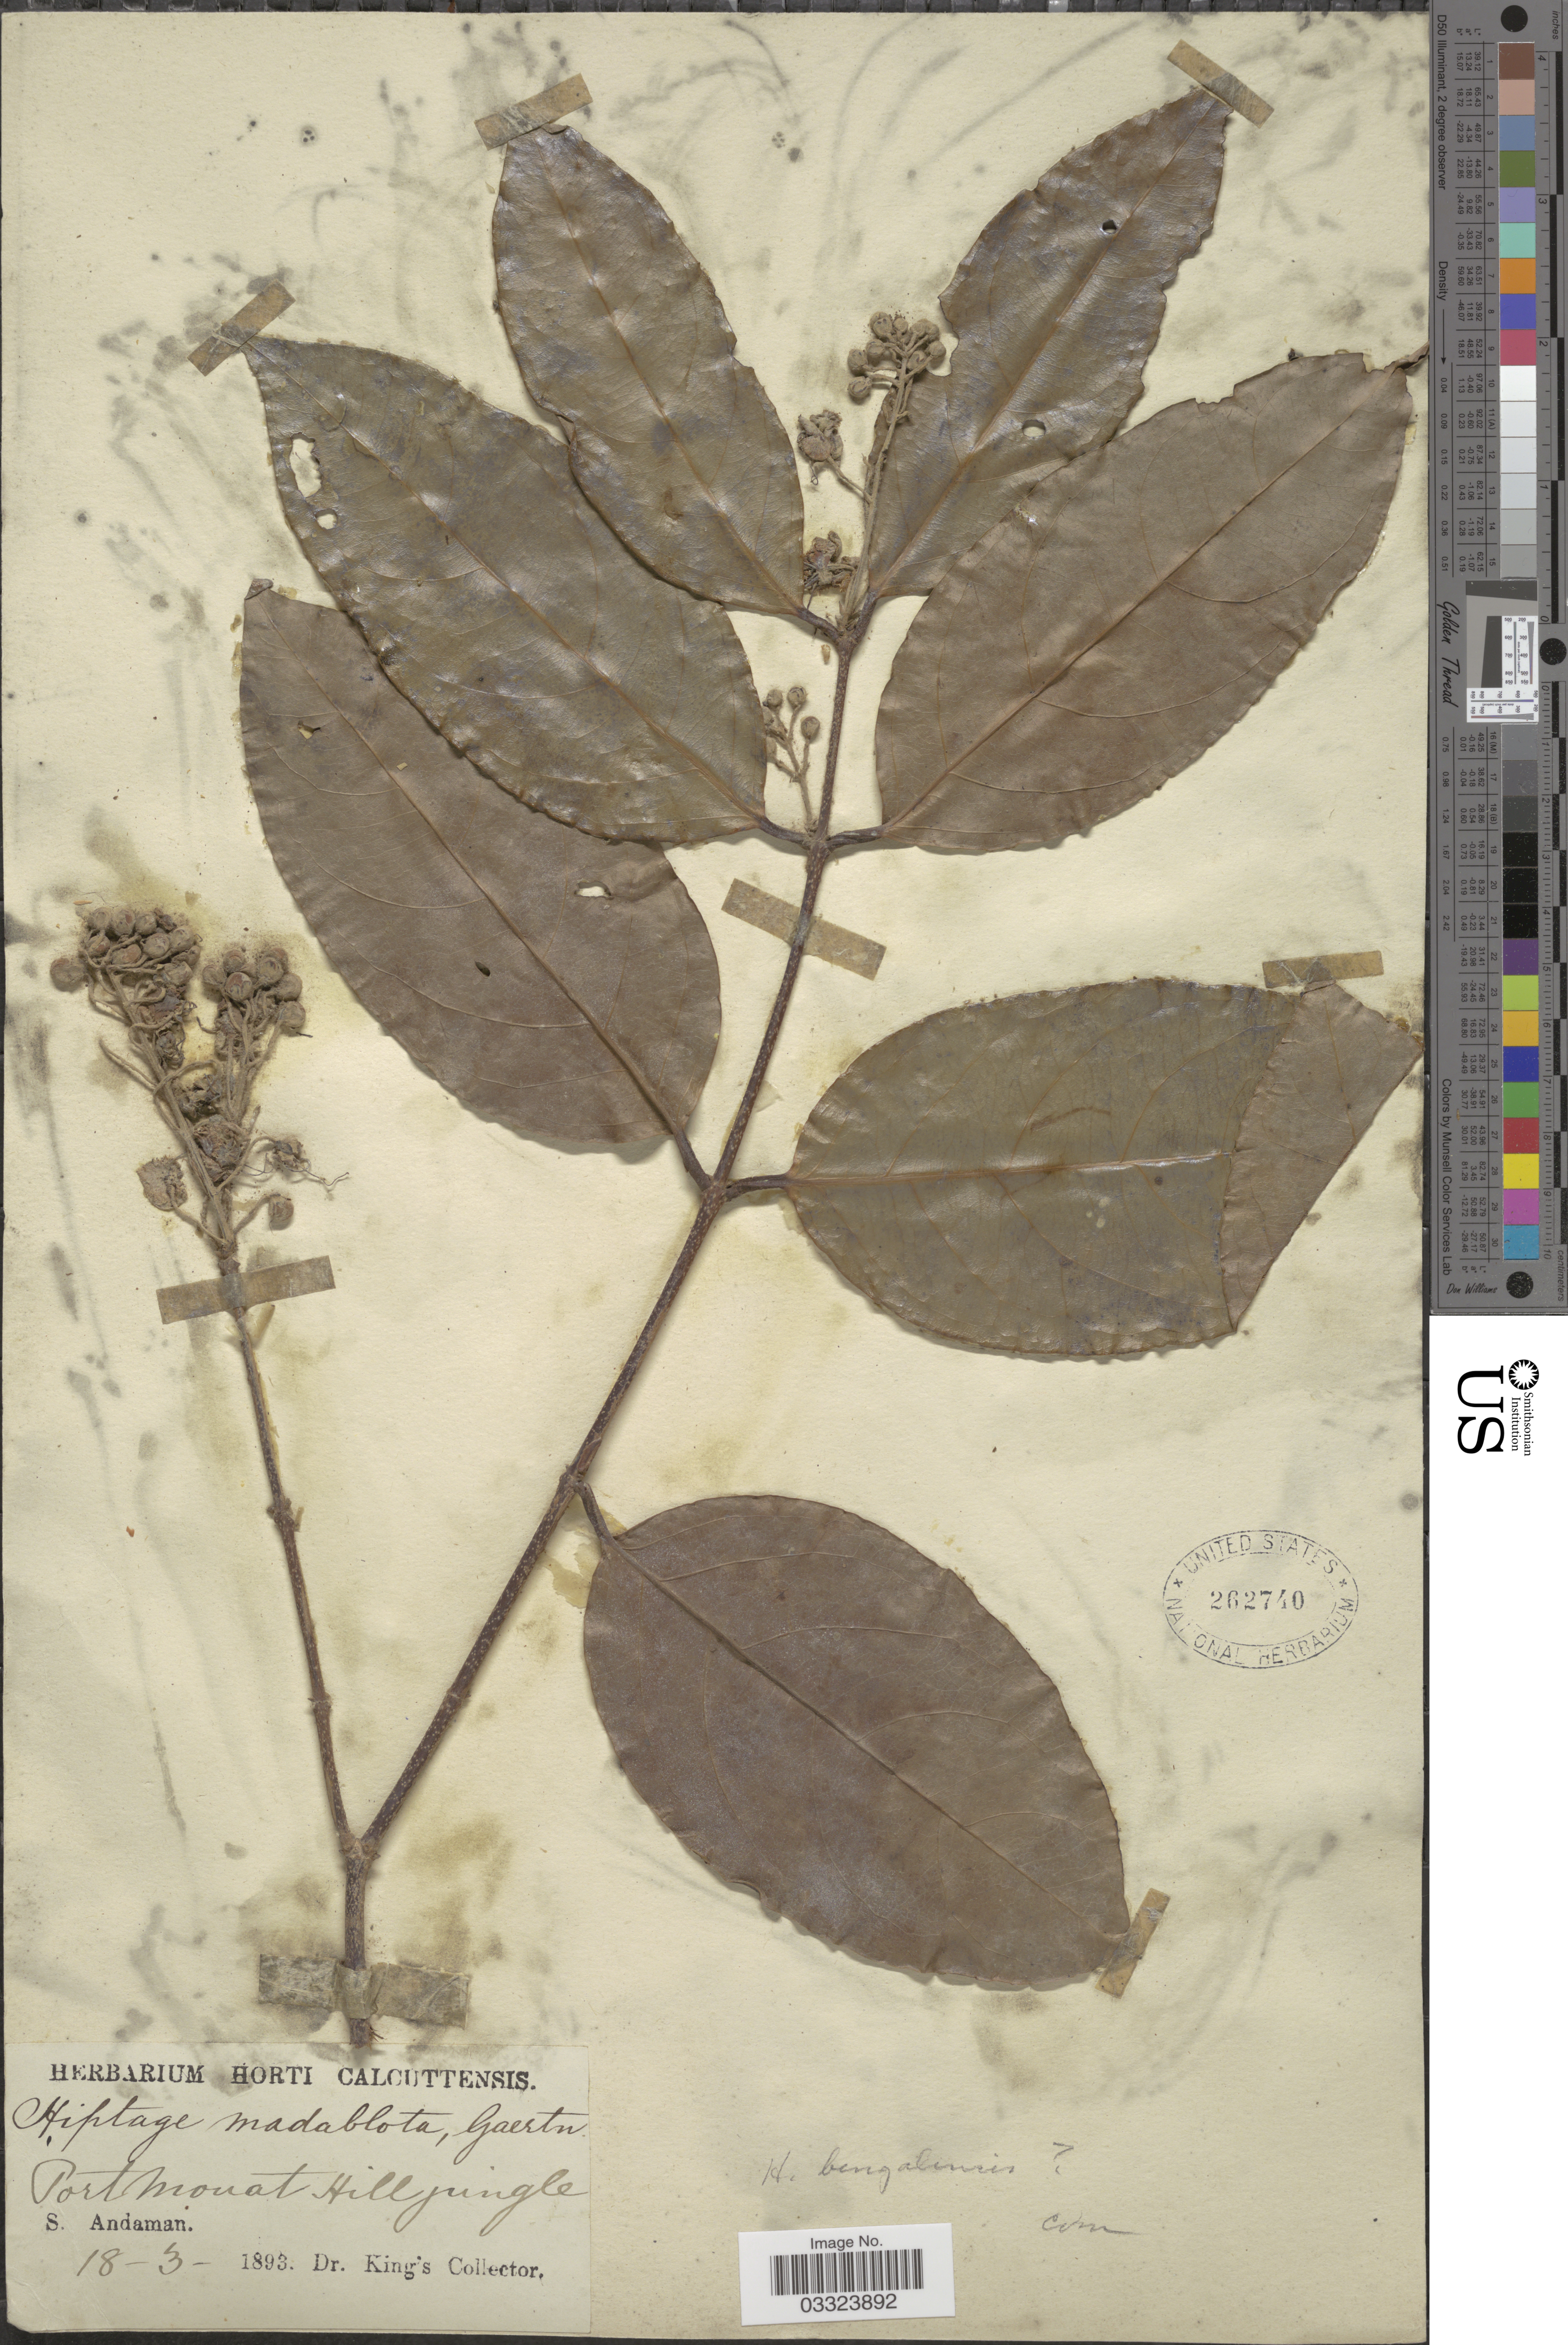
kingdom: Plantae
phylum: Tracheophyta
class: Magnoliopsida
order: Malpighiales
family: Malpighiaceae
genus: Hiptage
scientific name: Hiptage benghalensis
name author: (L.) Kurz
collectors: Dr. King's collector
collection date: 1893-03-18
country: India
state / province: Andaman and Nicobar Islands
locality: Port Mouat Hill jungle, S. Andaman.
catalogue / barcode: US 262740